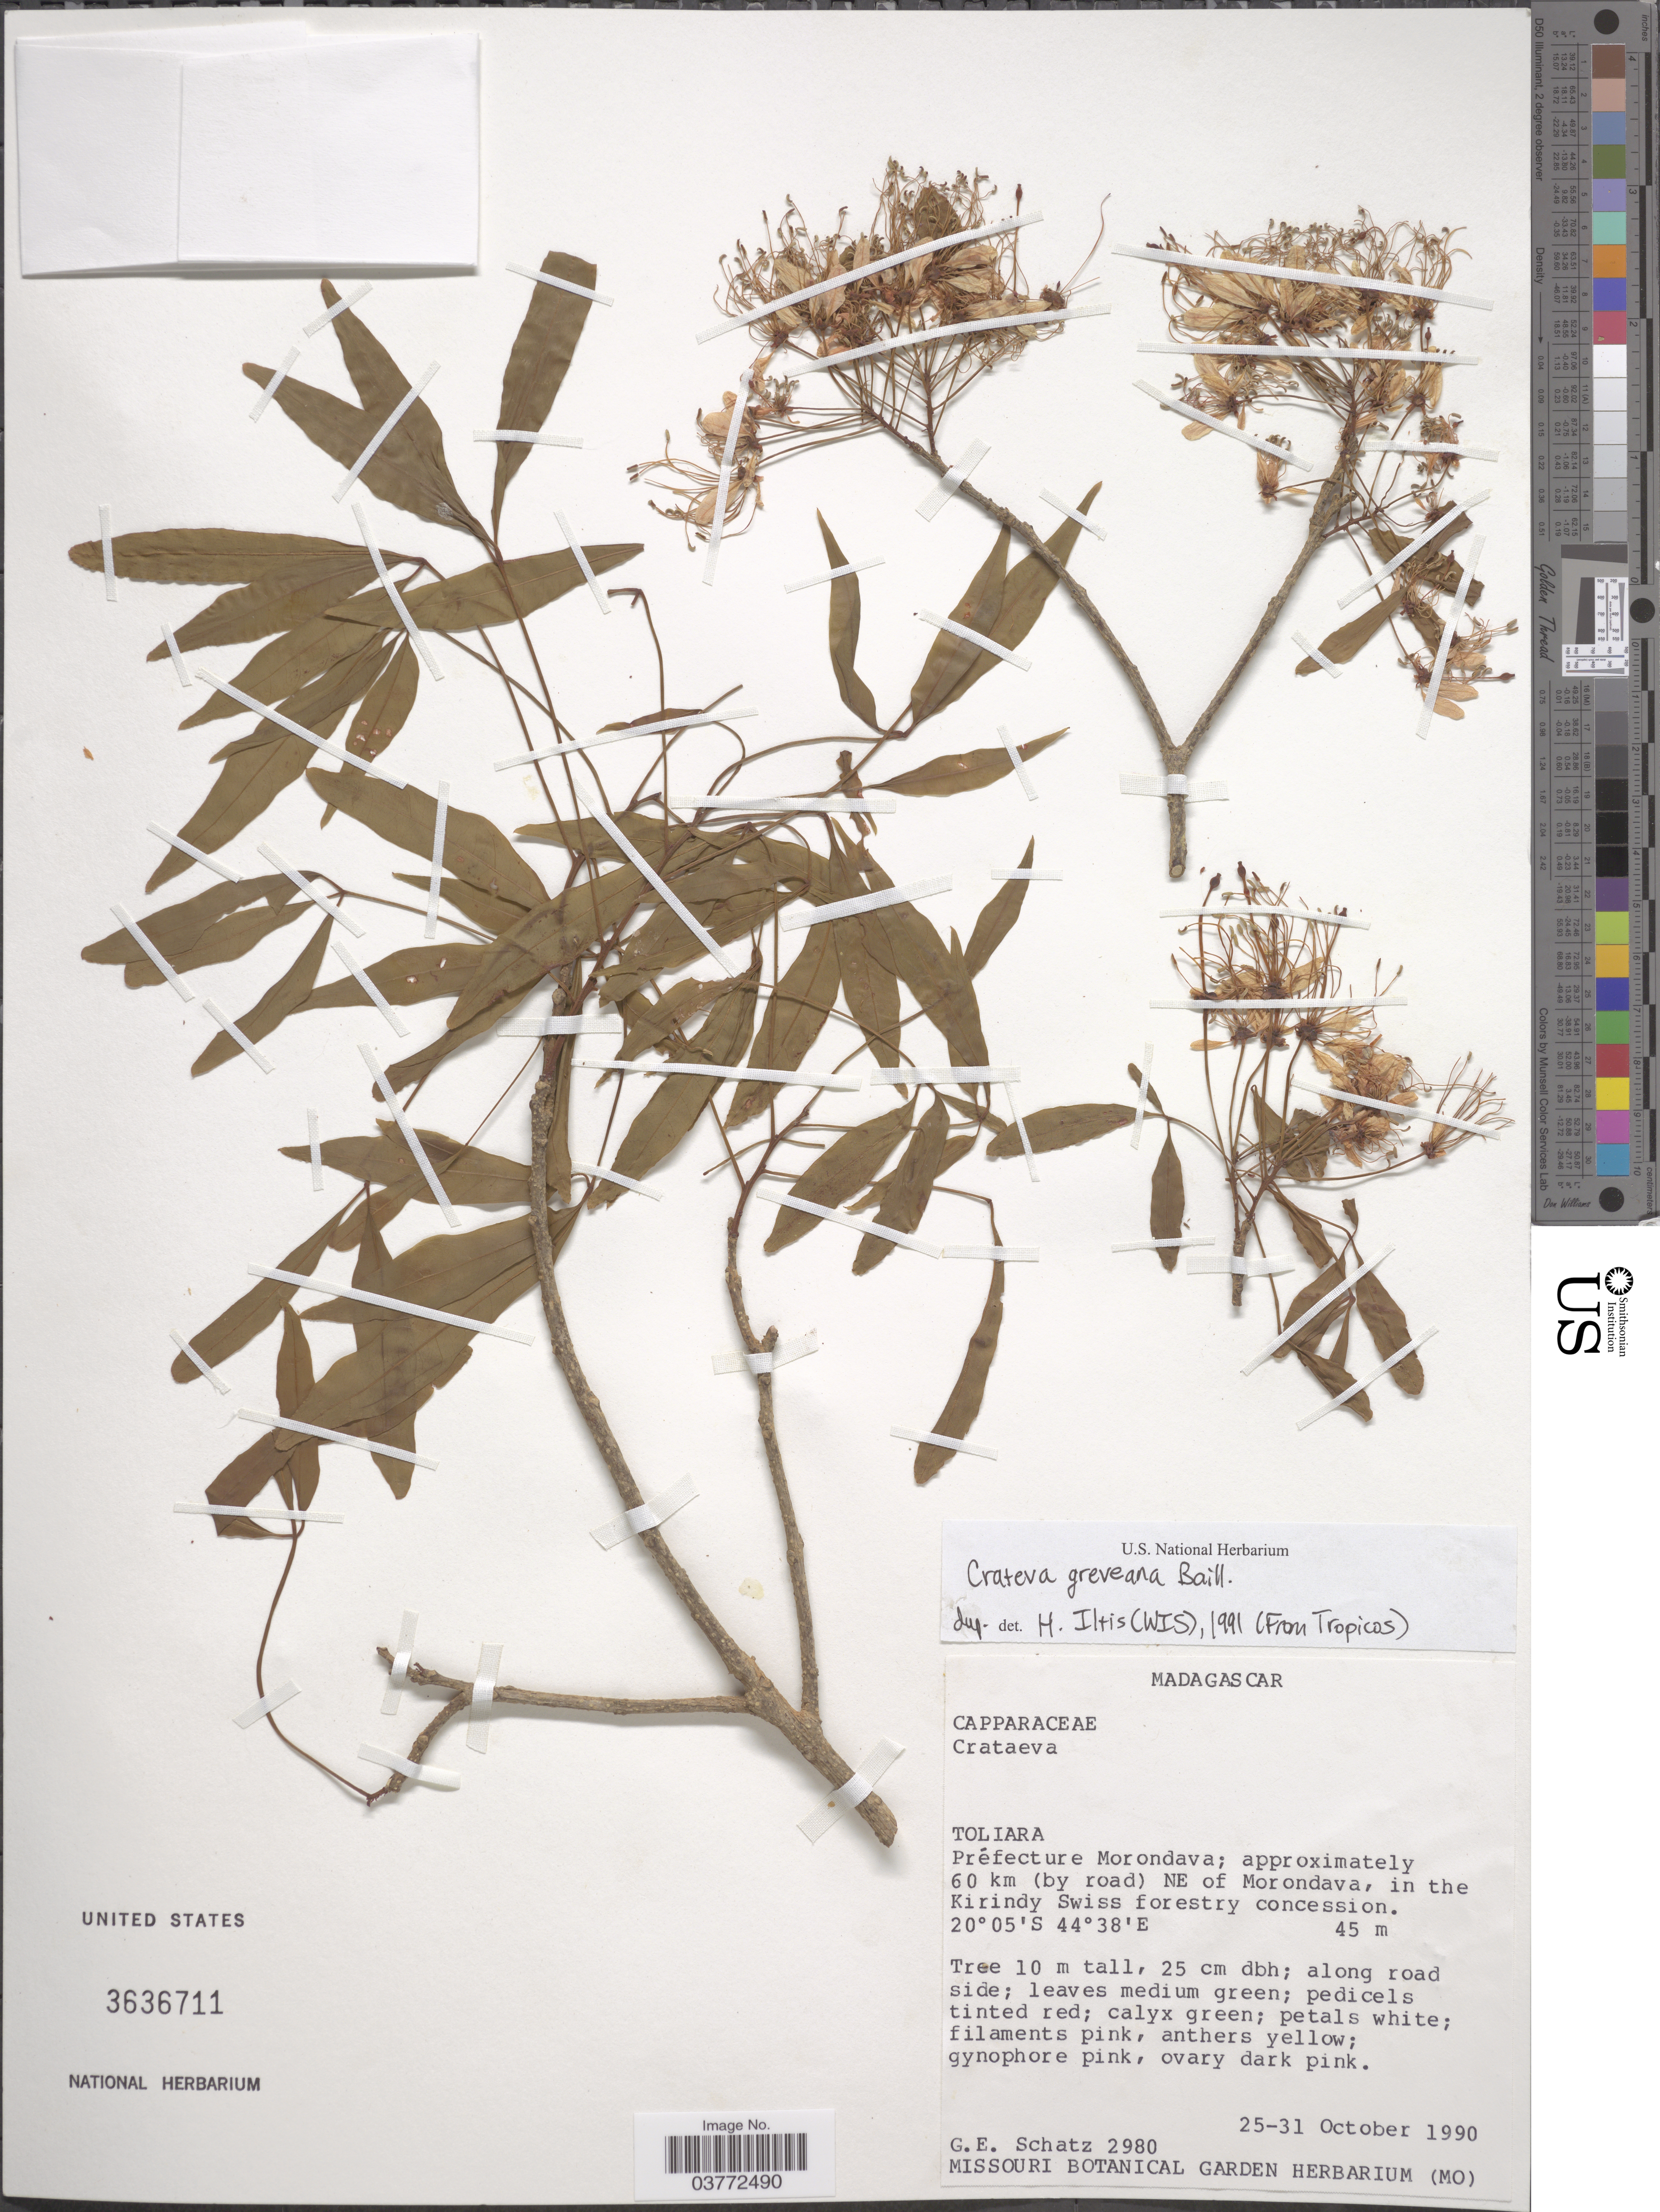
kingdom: Plantae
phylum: Tracheophyta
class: Magnoliopsida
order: Brassicales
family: Capparaceae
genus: Crateva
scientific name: Crateva greveana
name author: Baill.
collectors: G. Schatz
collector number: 2980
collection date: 1990-10-25/1990-10-31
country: Madagascar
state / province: Menabe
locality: Préfecture Morondava; approximately 60 km (by road) NE of Morondava, in the Kirindy Swiss forestry concession.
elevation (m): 45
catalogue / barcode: US 3636711